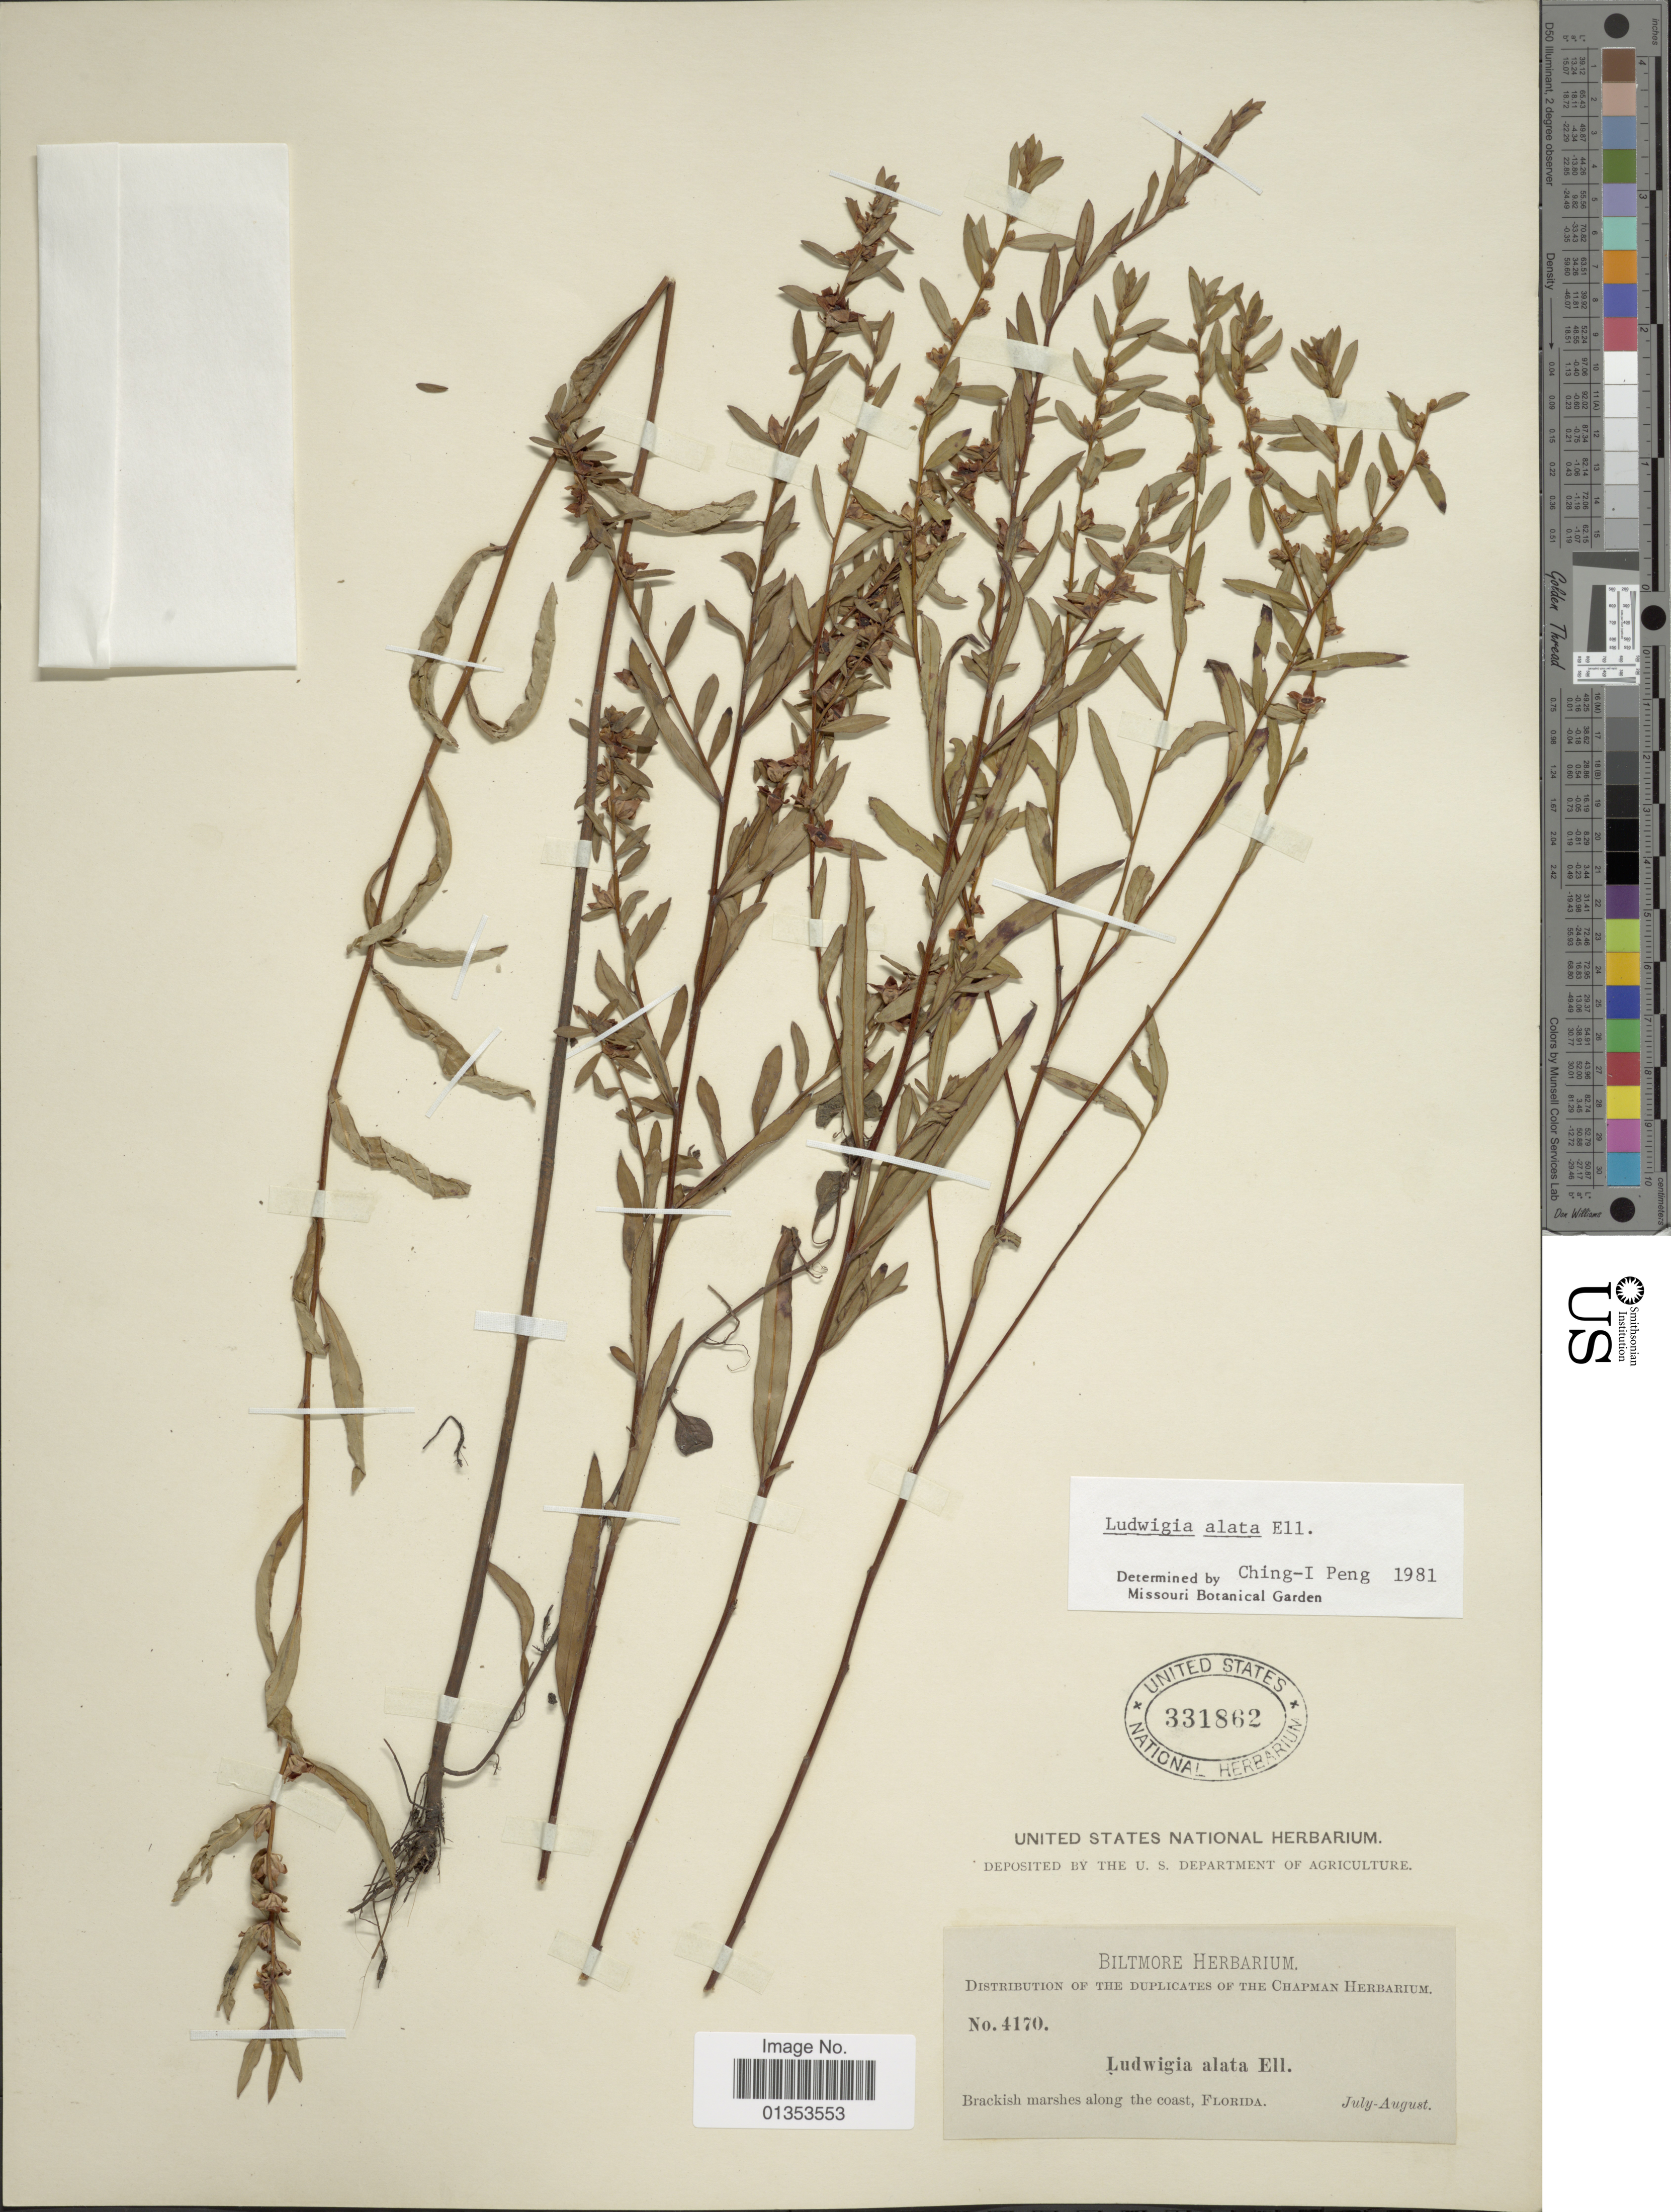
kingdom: Plantae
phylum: Tracheophyta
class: Magnoliopsida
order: Myrtales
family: Onagraceae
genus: Ludwigia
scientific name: Ludwigia alata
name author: Elliott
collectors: ex herb. Biltmore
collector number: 4170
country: United States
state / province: Florida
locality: Brakish marshes along the coast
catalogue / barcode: US 331862